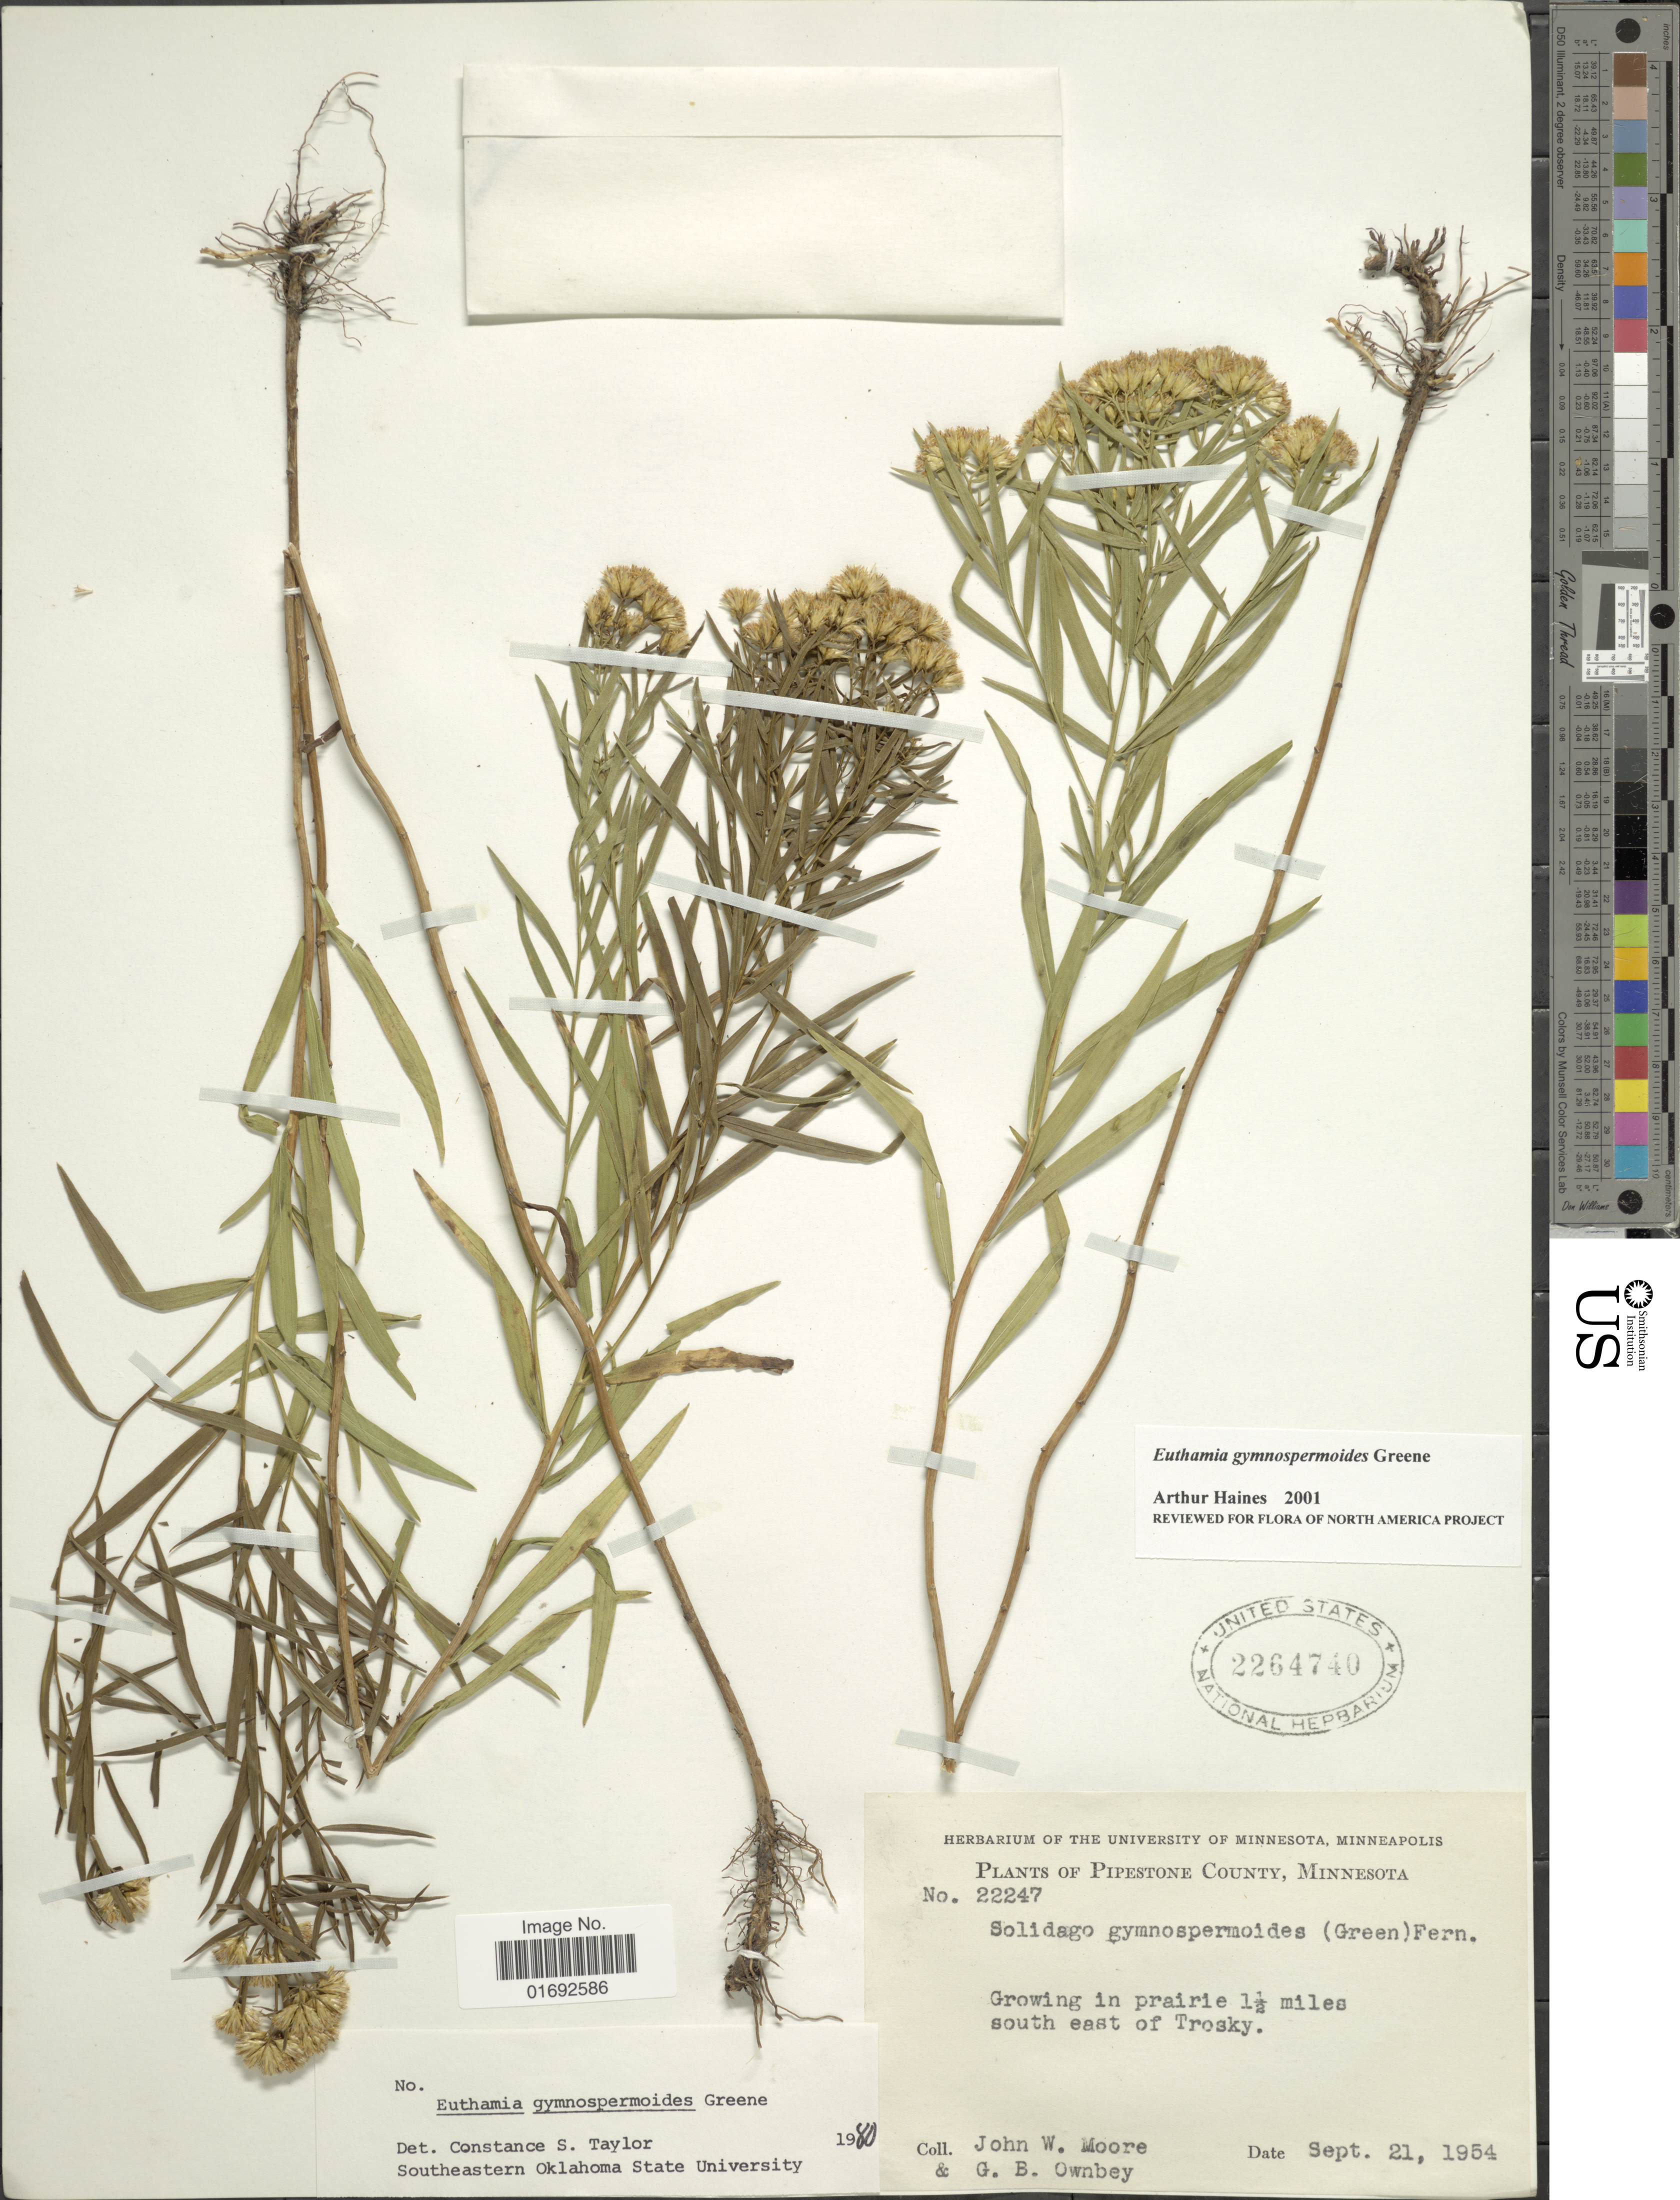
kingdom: Plantae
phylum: Tracheophyta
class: Magnoliopsida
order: Asterales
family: Asteraceae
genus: Euthamia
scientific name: Euthamia gymnospermoides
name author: Greene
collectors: J. Moore & G. B. Ownbey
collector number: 22247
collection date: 1954-09-21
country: United States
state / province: Minnesota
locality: Pipestone County, 1½ miles south east of Trosky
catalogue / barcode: US 2264740